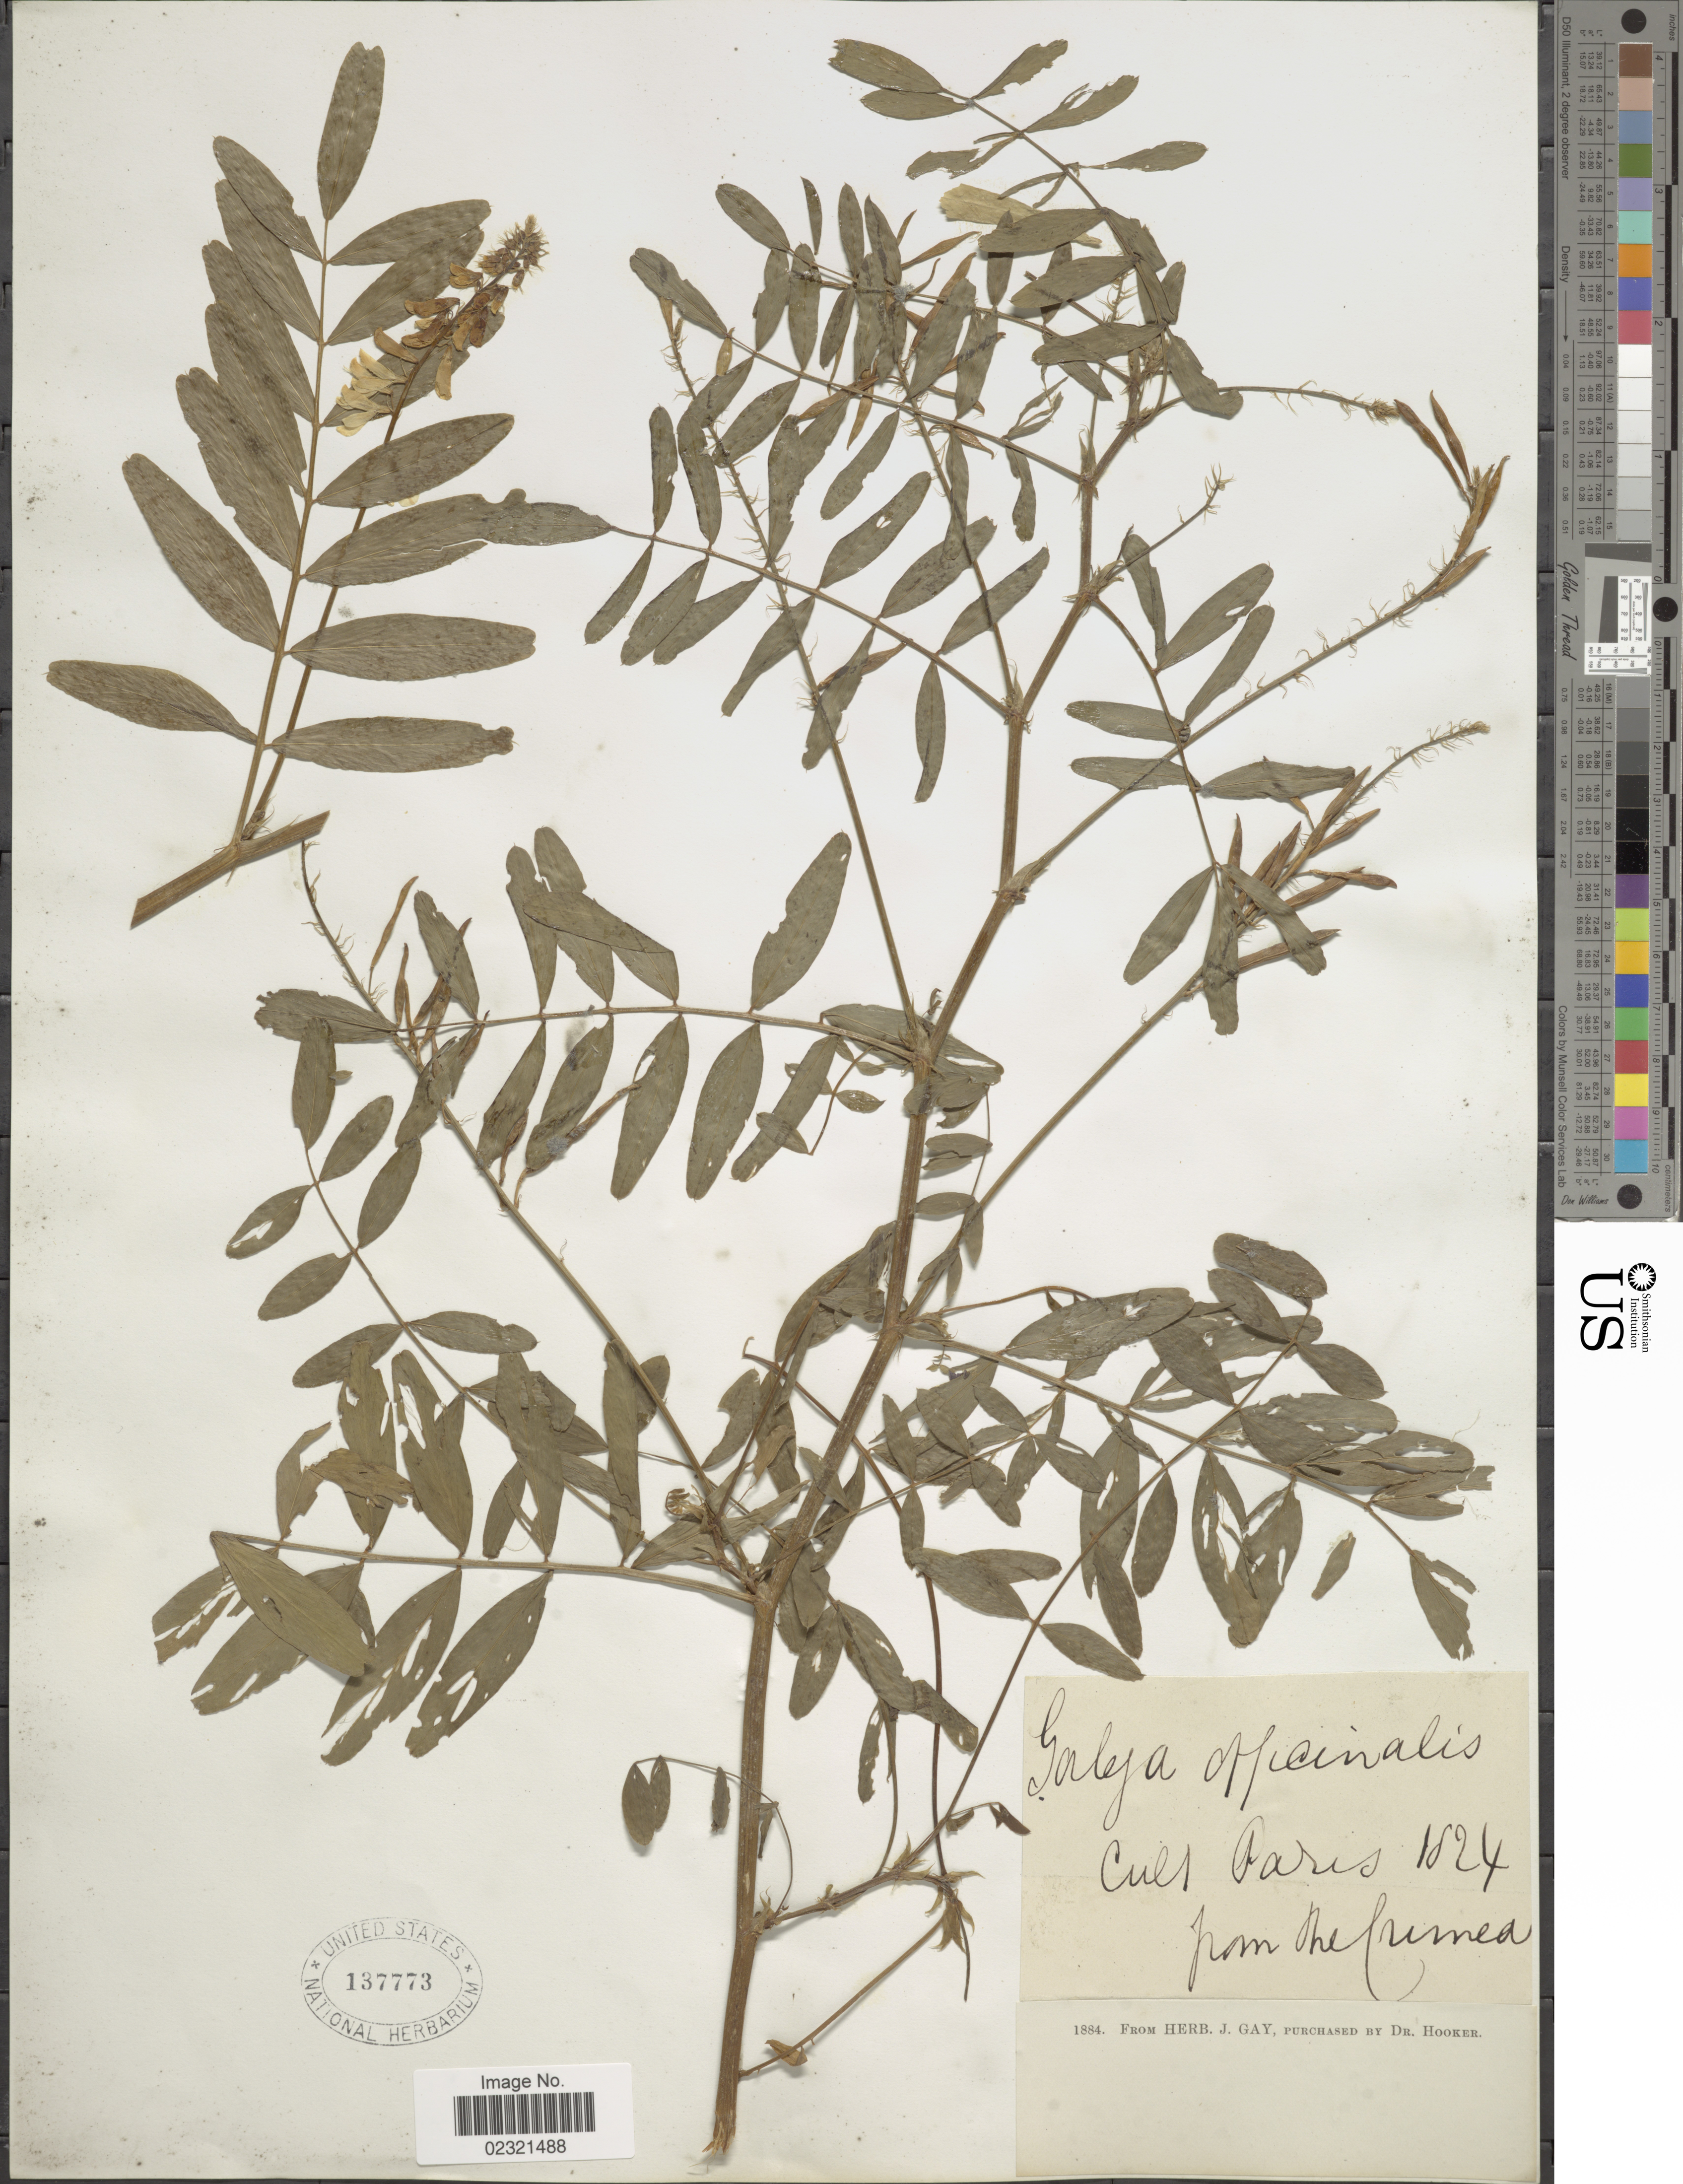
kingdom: Plantae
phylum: Tracheophyta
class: Magnoliopsida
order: Fabales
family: Fabaceae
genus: Galega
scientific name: Galega officinalis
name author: L.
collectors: ex herb. J. Gay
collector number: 1884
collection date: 1824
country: Ukraine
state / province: Crimea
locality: Cult Paris. from the Crimea.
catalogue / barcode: US 137773